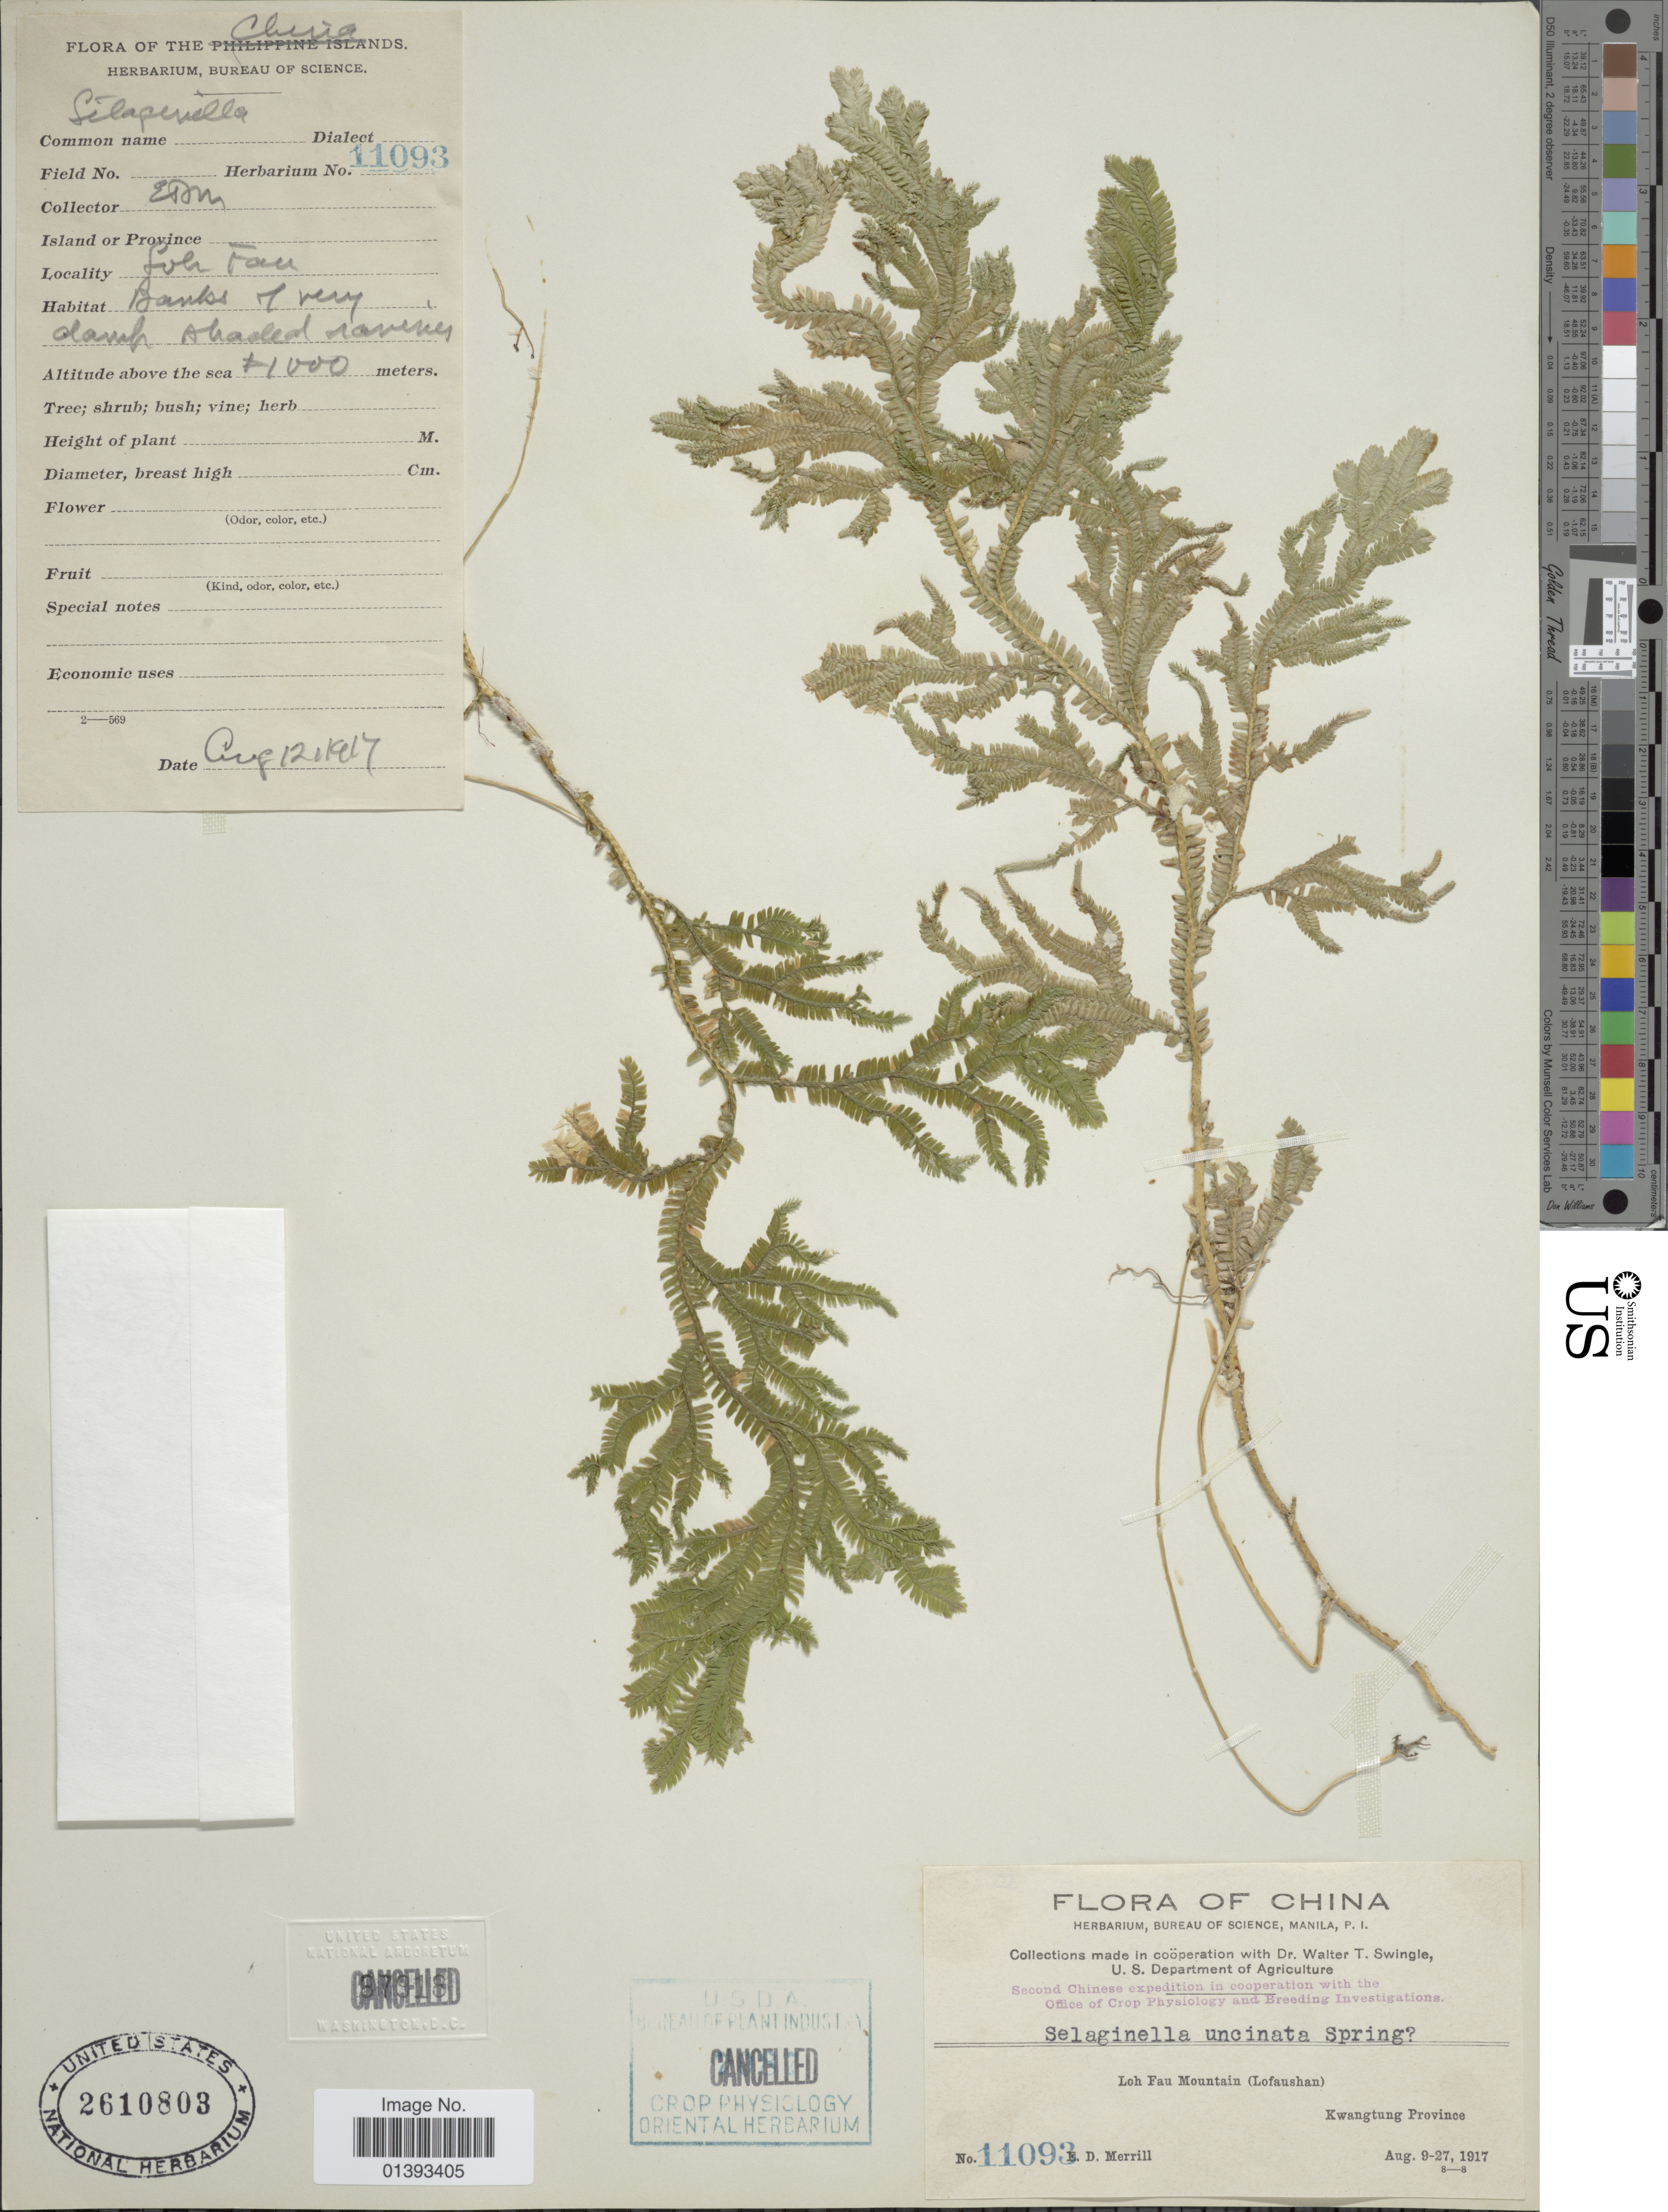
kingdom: Plantae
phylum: Tracheophyta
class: Lycopodiopsida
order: Selaginellales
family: Selaginellaceae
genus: Selaginella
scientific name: Selaginella uncinata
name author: (Desr. ex Poir.) Spring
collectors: E. D. Merrill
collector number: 11093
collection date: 1917-08-09/1917-08-27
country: China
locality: Loh Fau mountain(Lofaushan), Kwangtun Province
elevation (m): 1000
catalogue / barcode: US 2610803